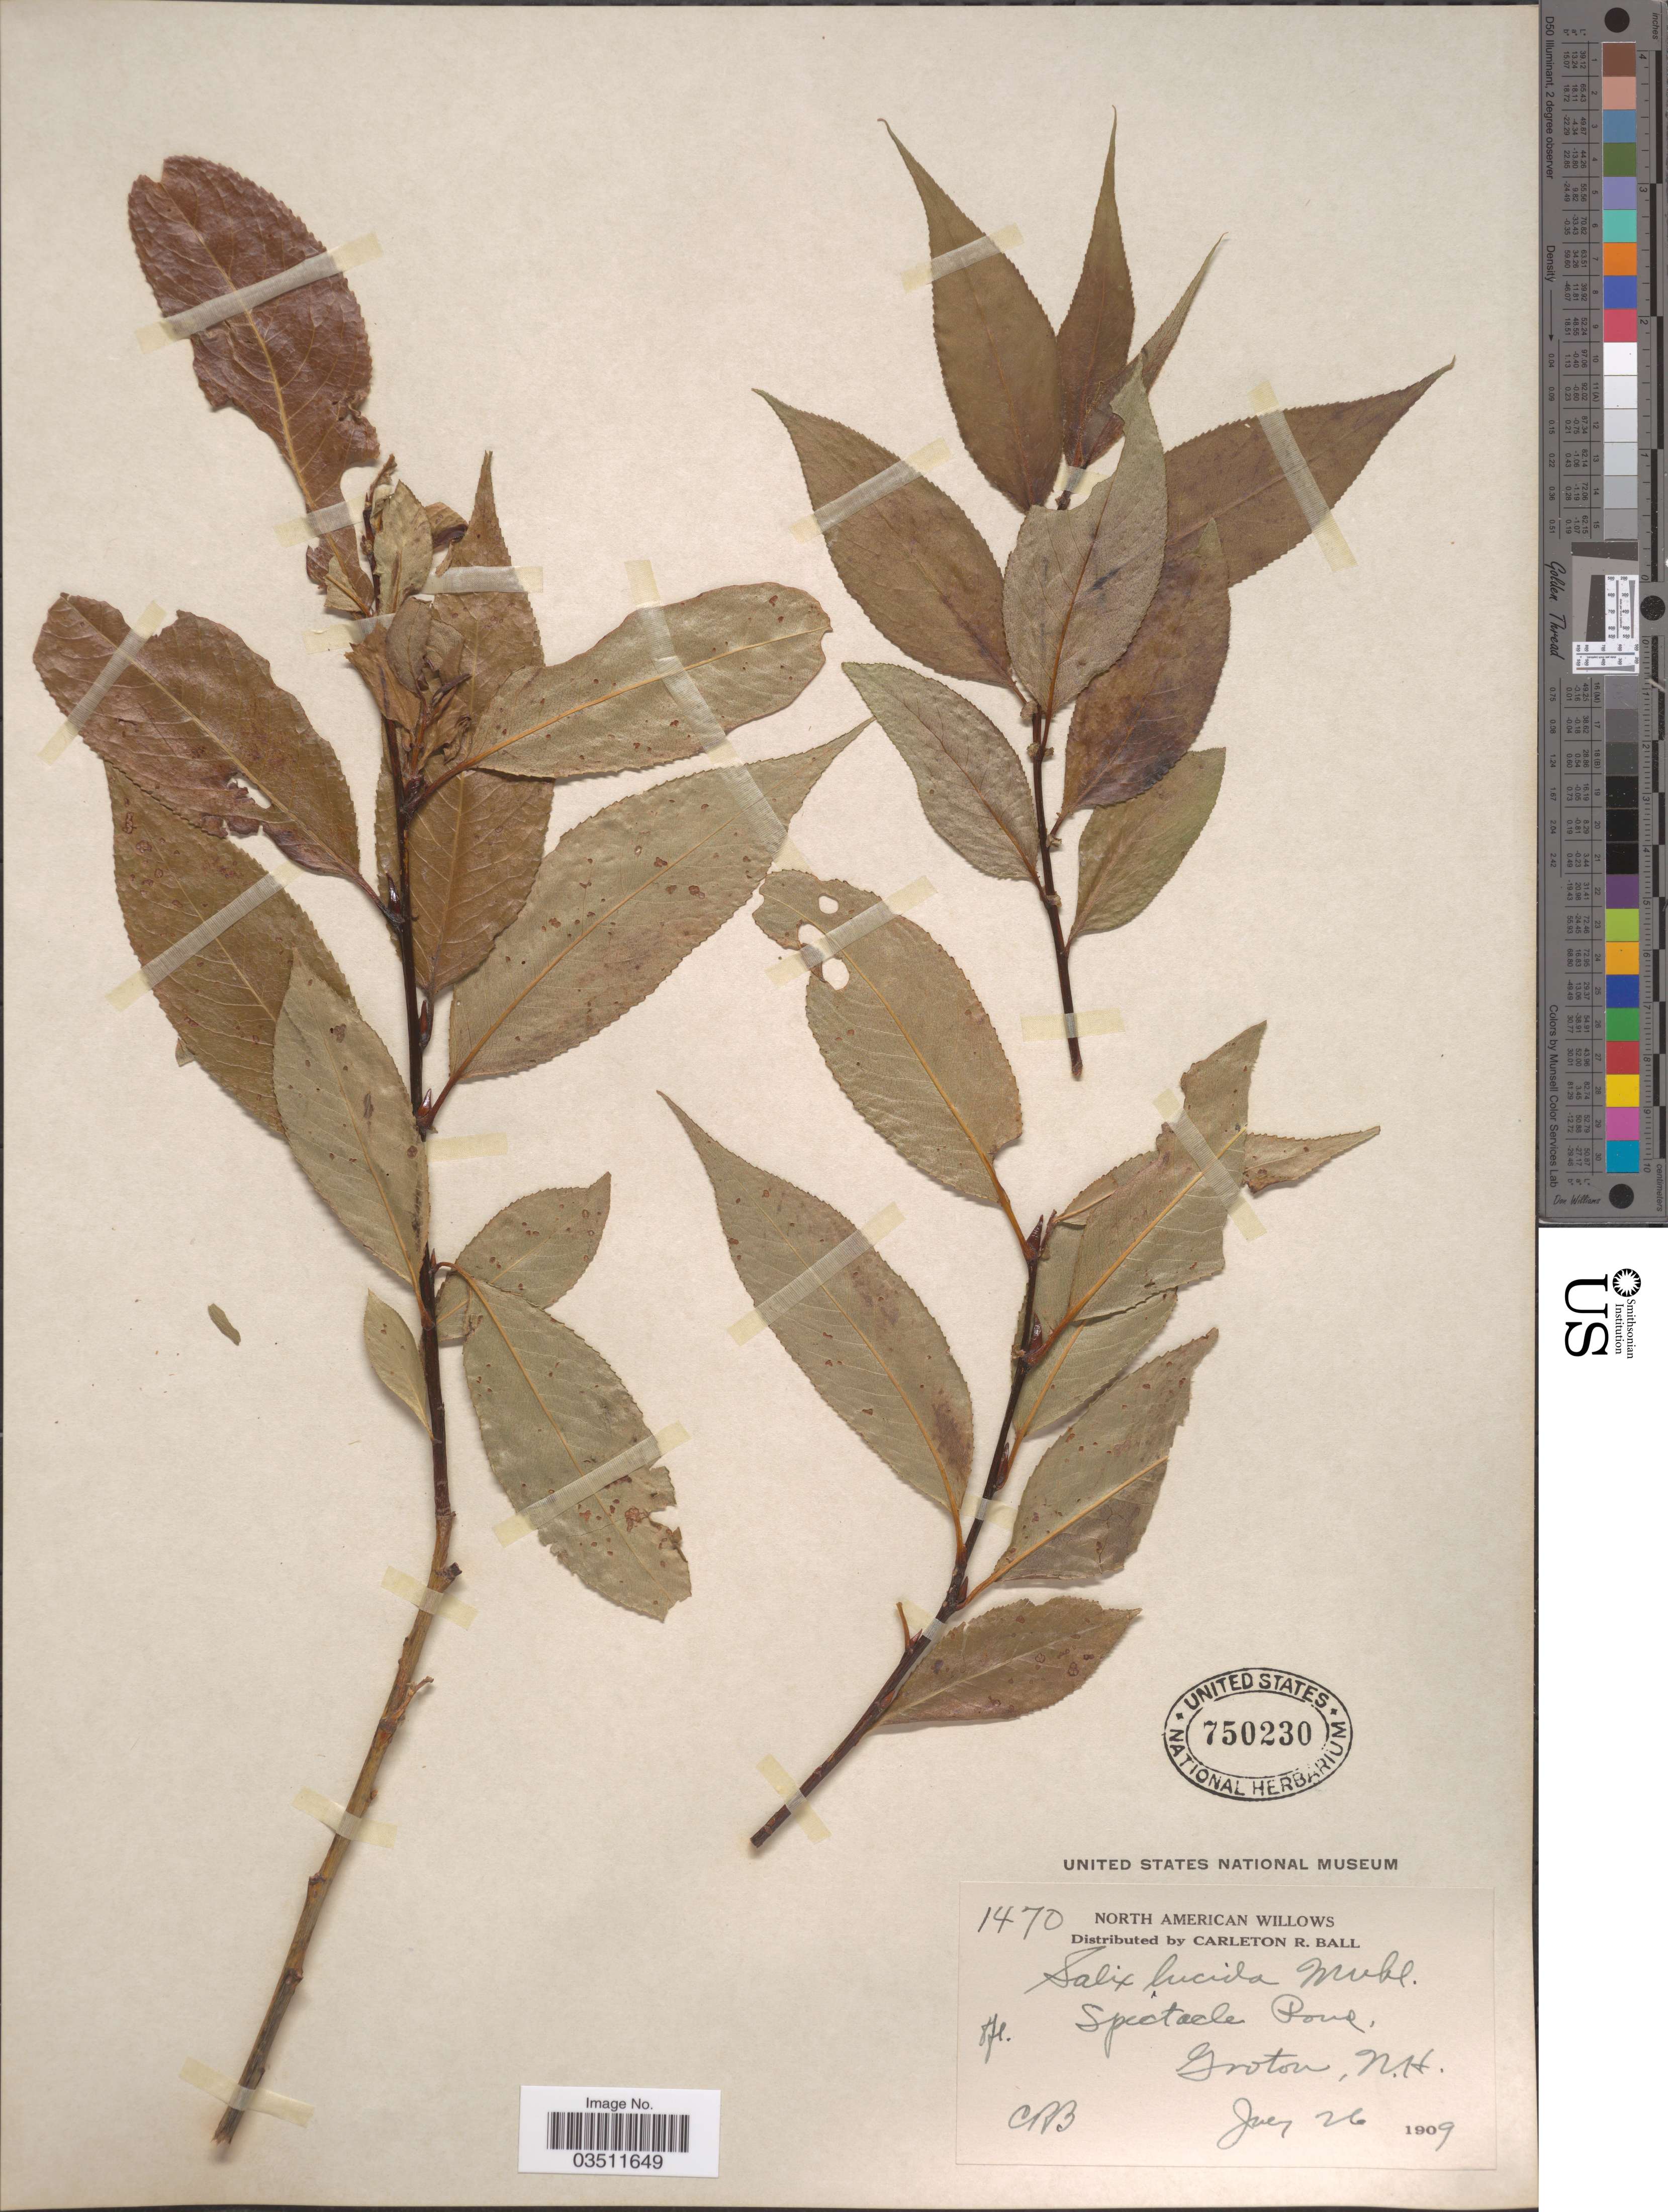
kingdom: Plantae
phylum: Tracheophyta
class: Magnoliopsida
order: Malpighiales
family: Salicaceae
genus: Salix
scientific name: Salix lucida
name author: Muhl.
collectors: C. R. Ball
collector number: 1470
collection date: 1909-07-26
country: United States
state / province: New Hampshire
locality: Spectacle Pond, Groton.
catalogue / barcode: US 750230